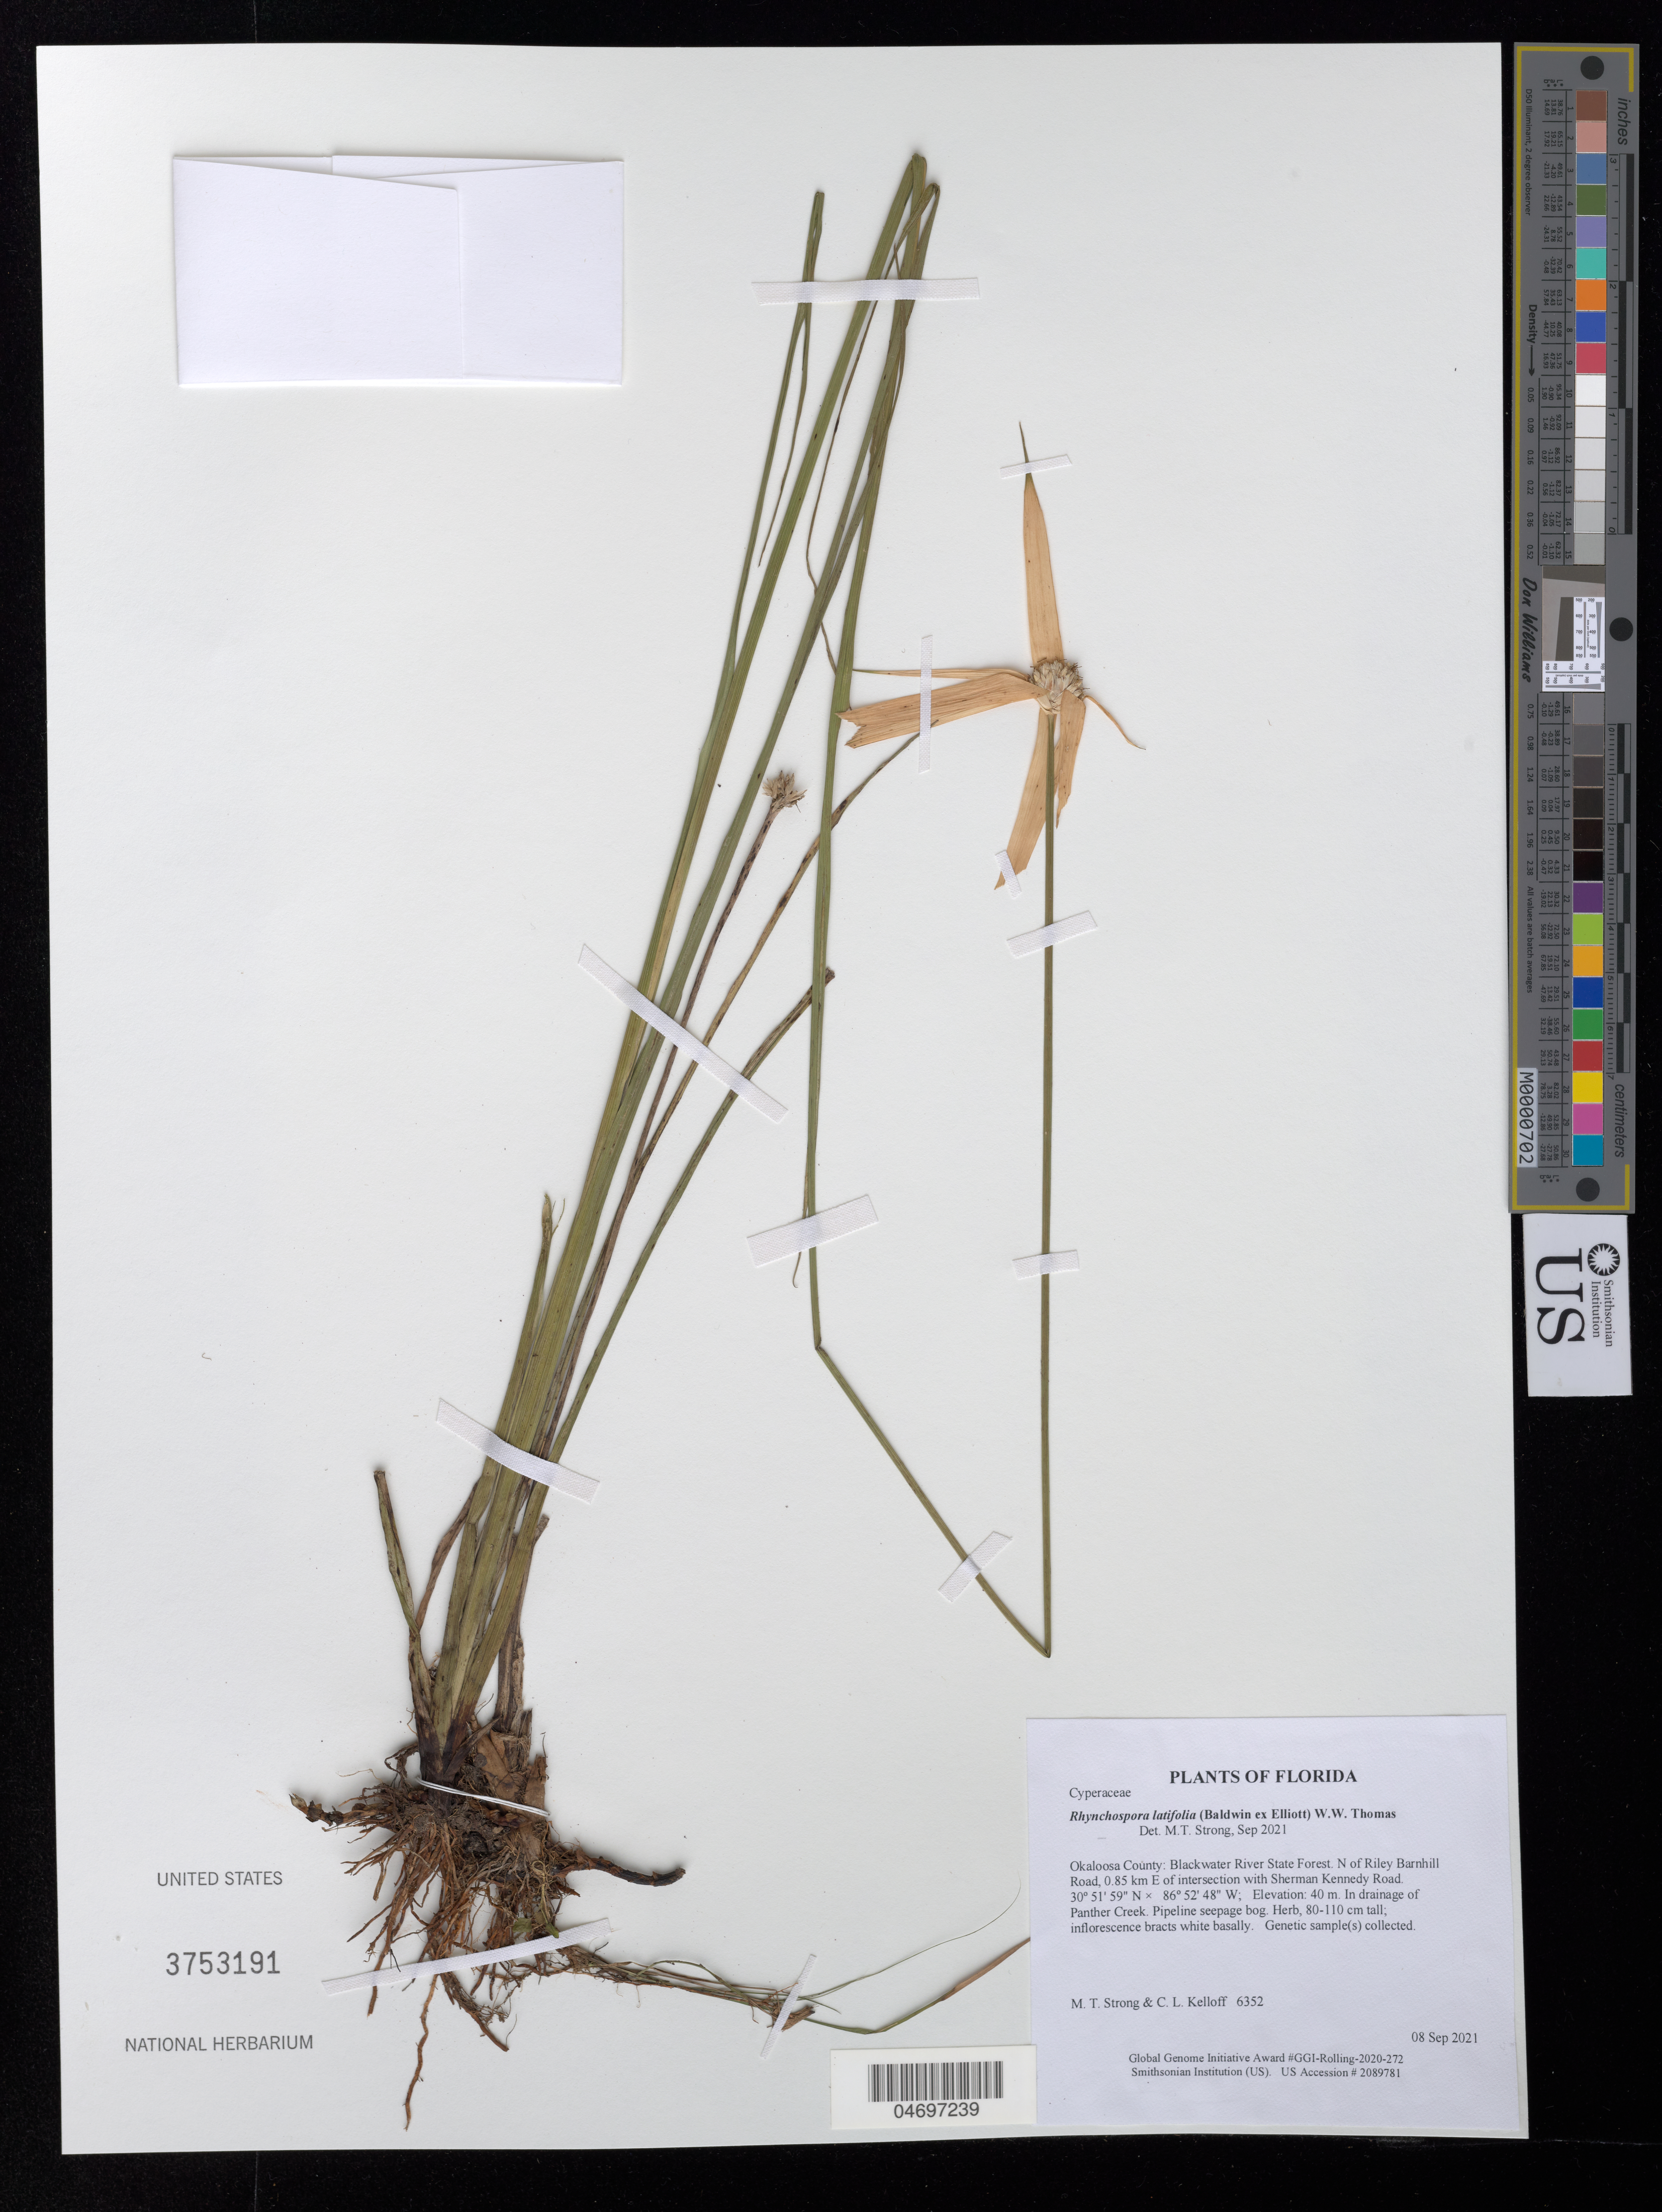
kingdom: Plantae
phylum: Tracheophyta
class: Liliopsida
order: Poales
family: Cyperaceae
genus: Rhynchospora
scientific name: Rhynchospora latifolia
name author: (Baldwin ex Elliott) W.W. Thomas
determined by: Strong, Mark T.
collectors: M. T. Strong & C. L. Kelloff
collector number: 6352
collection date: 2021-09-08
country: United States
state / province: Florida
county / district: Okaloosa County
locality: Blackwater River State Forest. N of Riley Barnhill Road, 0.85 km E of intersection with Sherman Kennedy Road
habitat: In drainage of Panther Creek. Pipeline seepage bog.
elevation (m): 40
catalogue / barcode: US 3753191